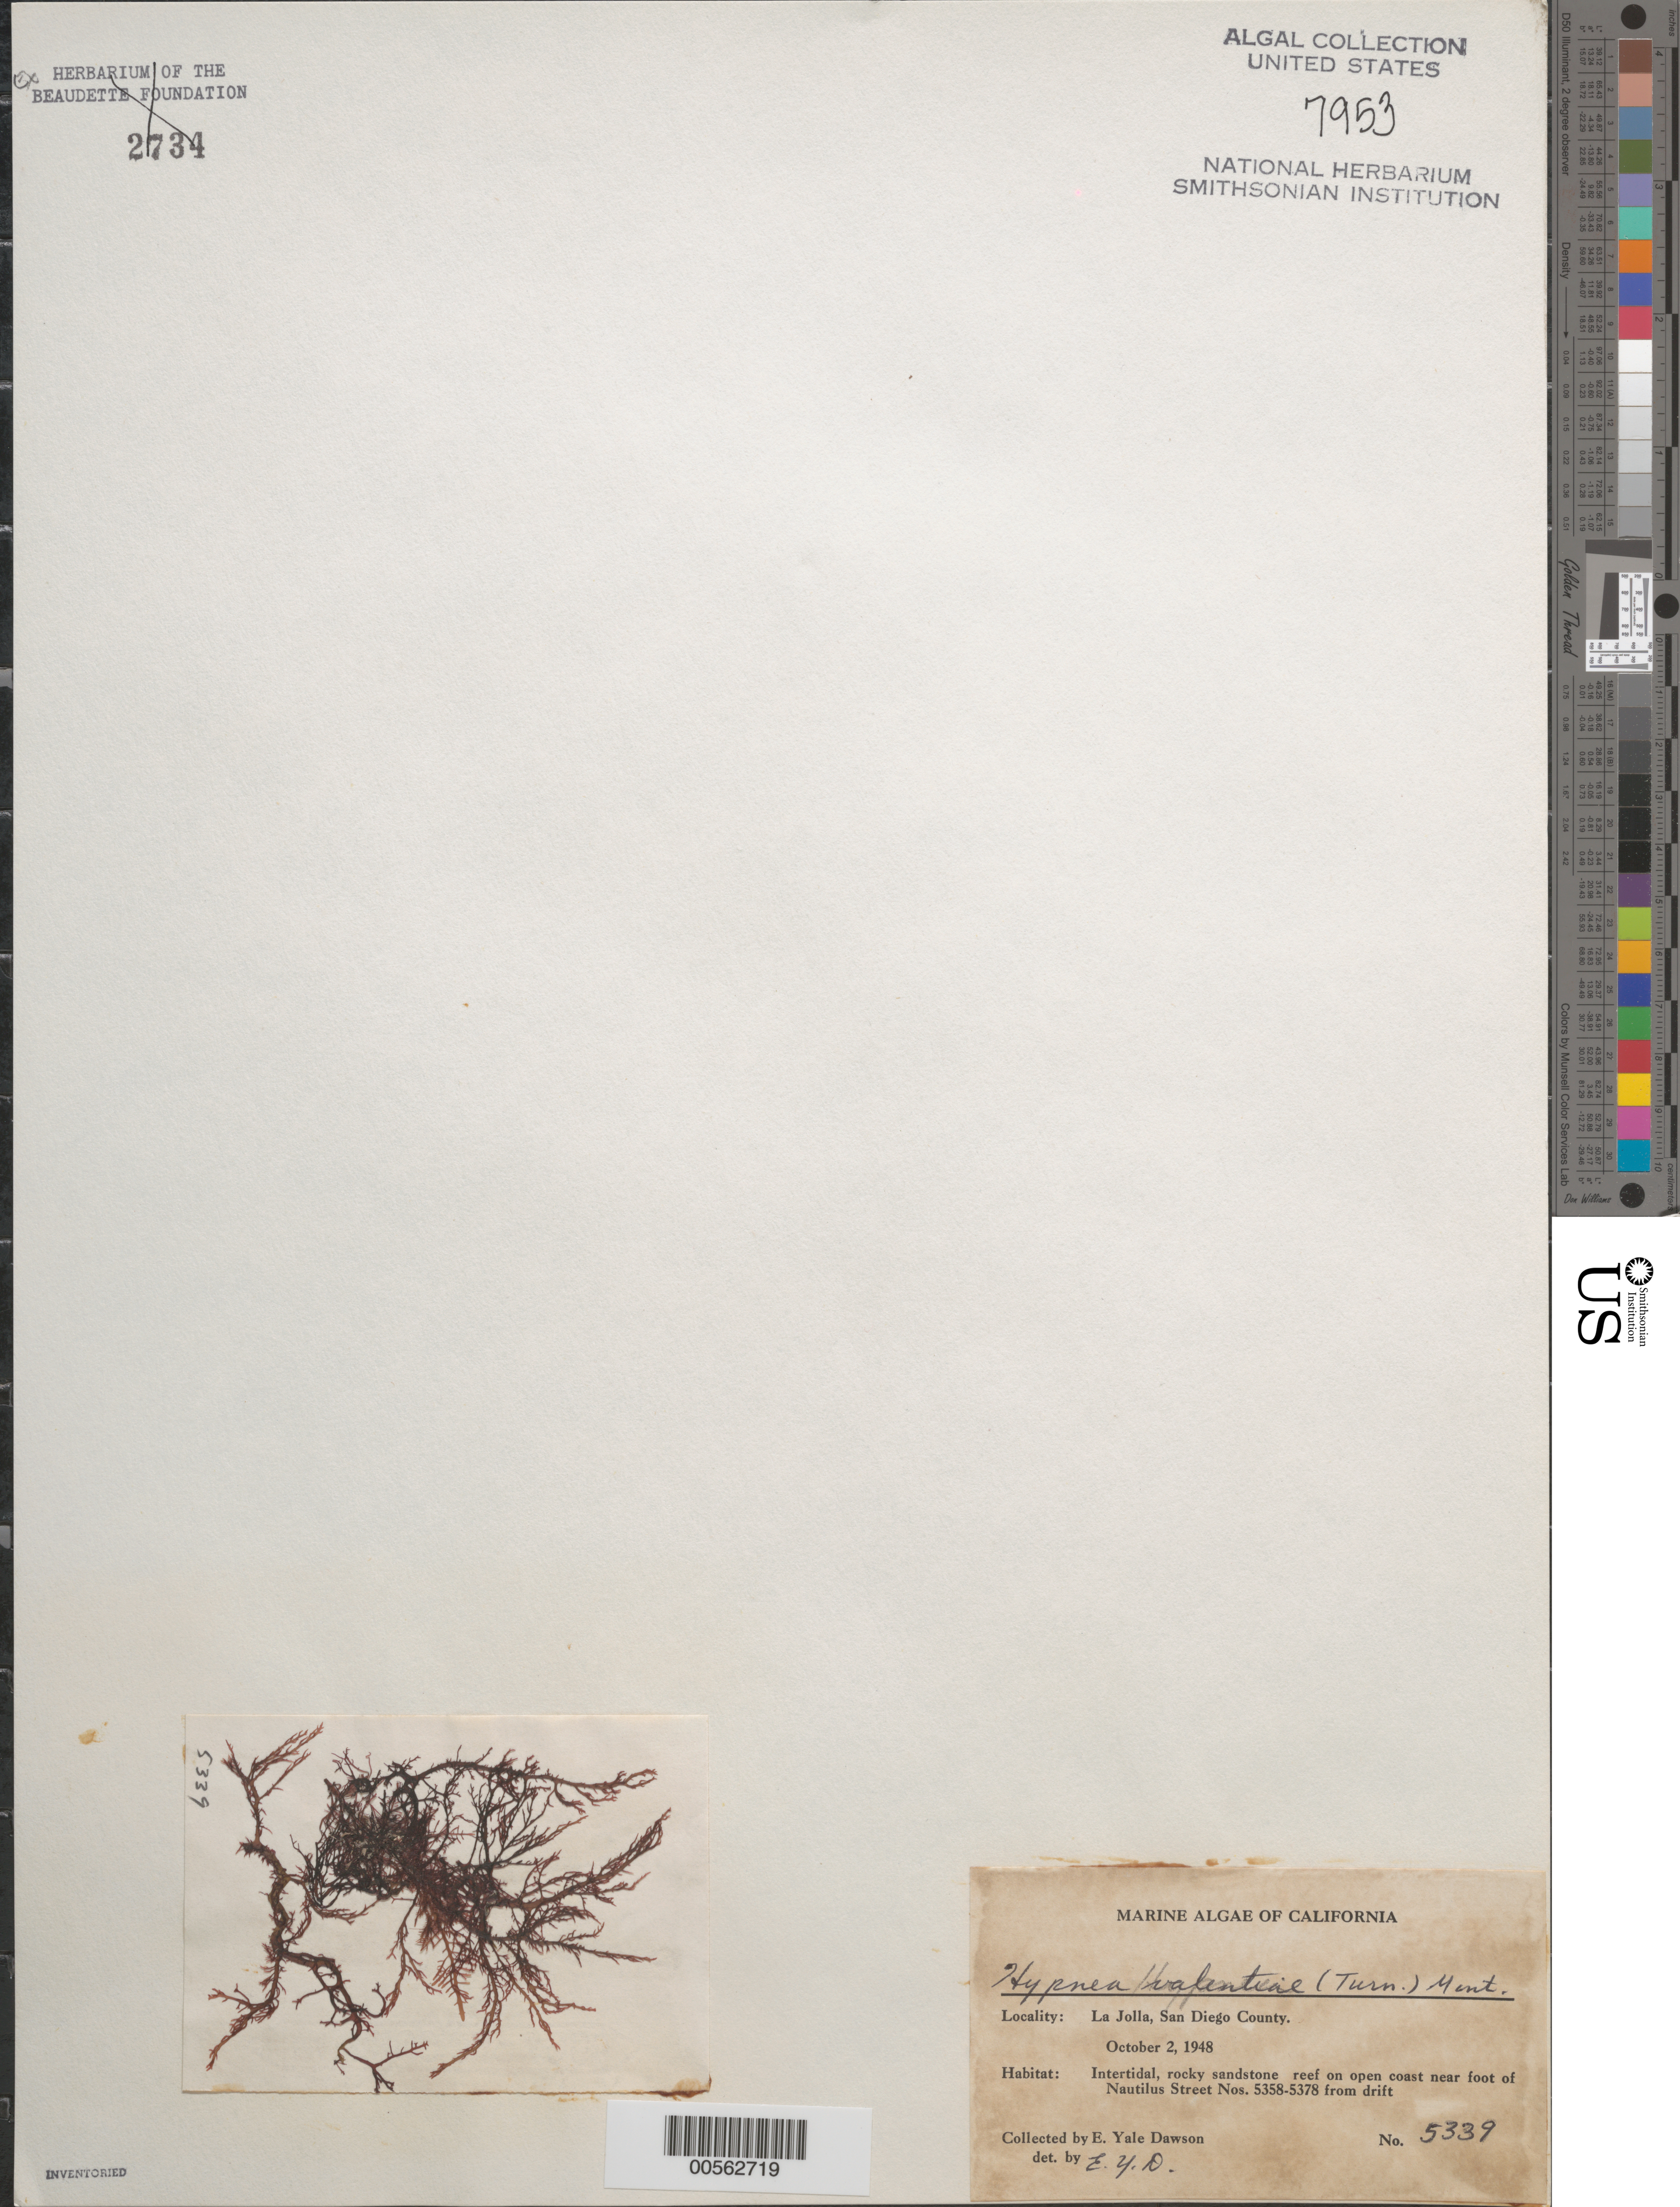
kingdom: Plantae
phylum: Rhodophyta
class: Florideophyceae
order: Gigartinales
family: Cystocloniaceae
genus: Hypnea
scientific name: Hypnea valentiae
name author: (Turner) Mont.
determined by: Dawson, E. Y.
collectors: E. Y. Dawson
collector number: EYD 5339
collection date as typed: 02 Oct 1948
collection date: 1948-10-02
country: United States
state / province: California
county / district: San Diego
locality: La Jolla, near foot of Nautilus Street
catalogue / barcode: US 7953